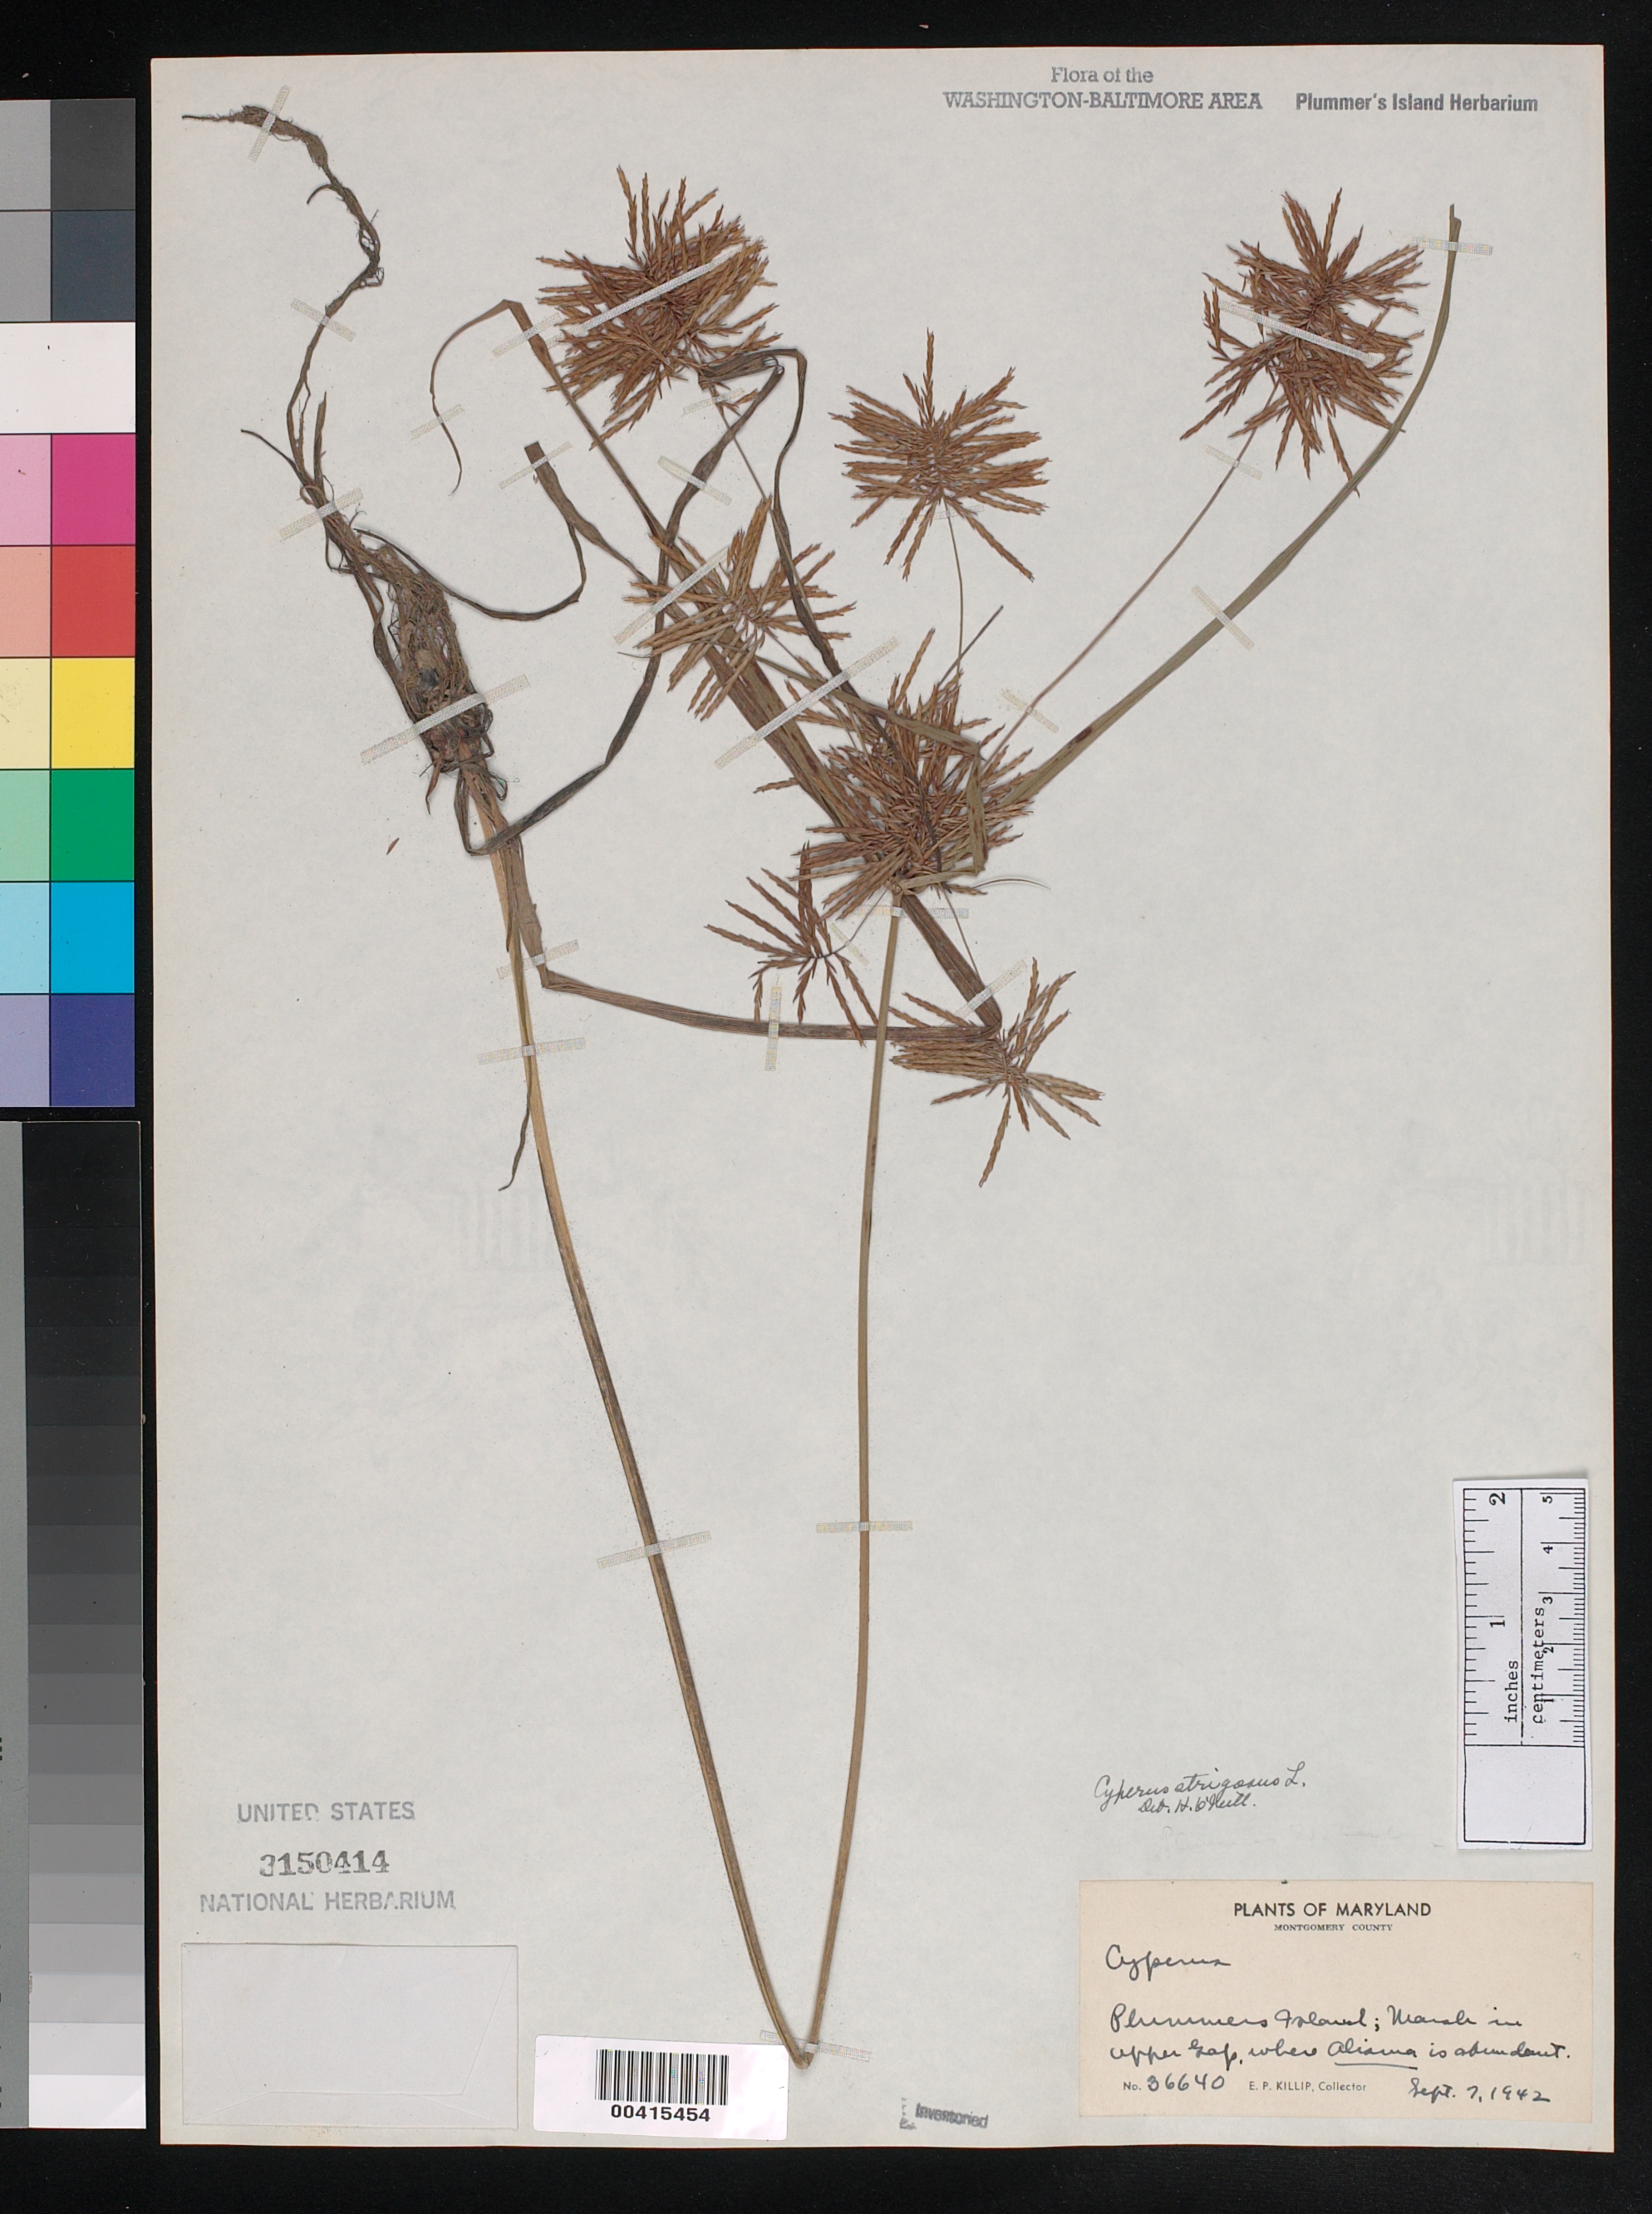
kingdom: Plantae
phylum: Tracheophyta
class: Liliopsida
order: Poales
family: Cyperaceae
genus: Cyperus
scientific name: Cyperus strigosus L.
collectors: E. P. Killip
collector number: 36640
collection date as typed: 07 Sep 1942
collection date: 1942-09-07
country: United States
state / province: Maryland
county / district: Montgomery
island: Plummers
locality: Plummer's Island; Upper Gap C. & O. Canal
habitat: Marsh where Alisma is abundant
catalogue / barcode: US 3150414